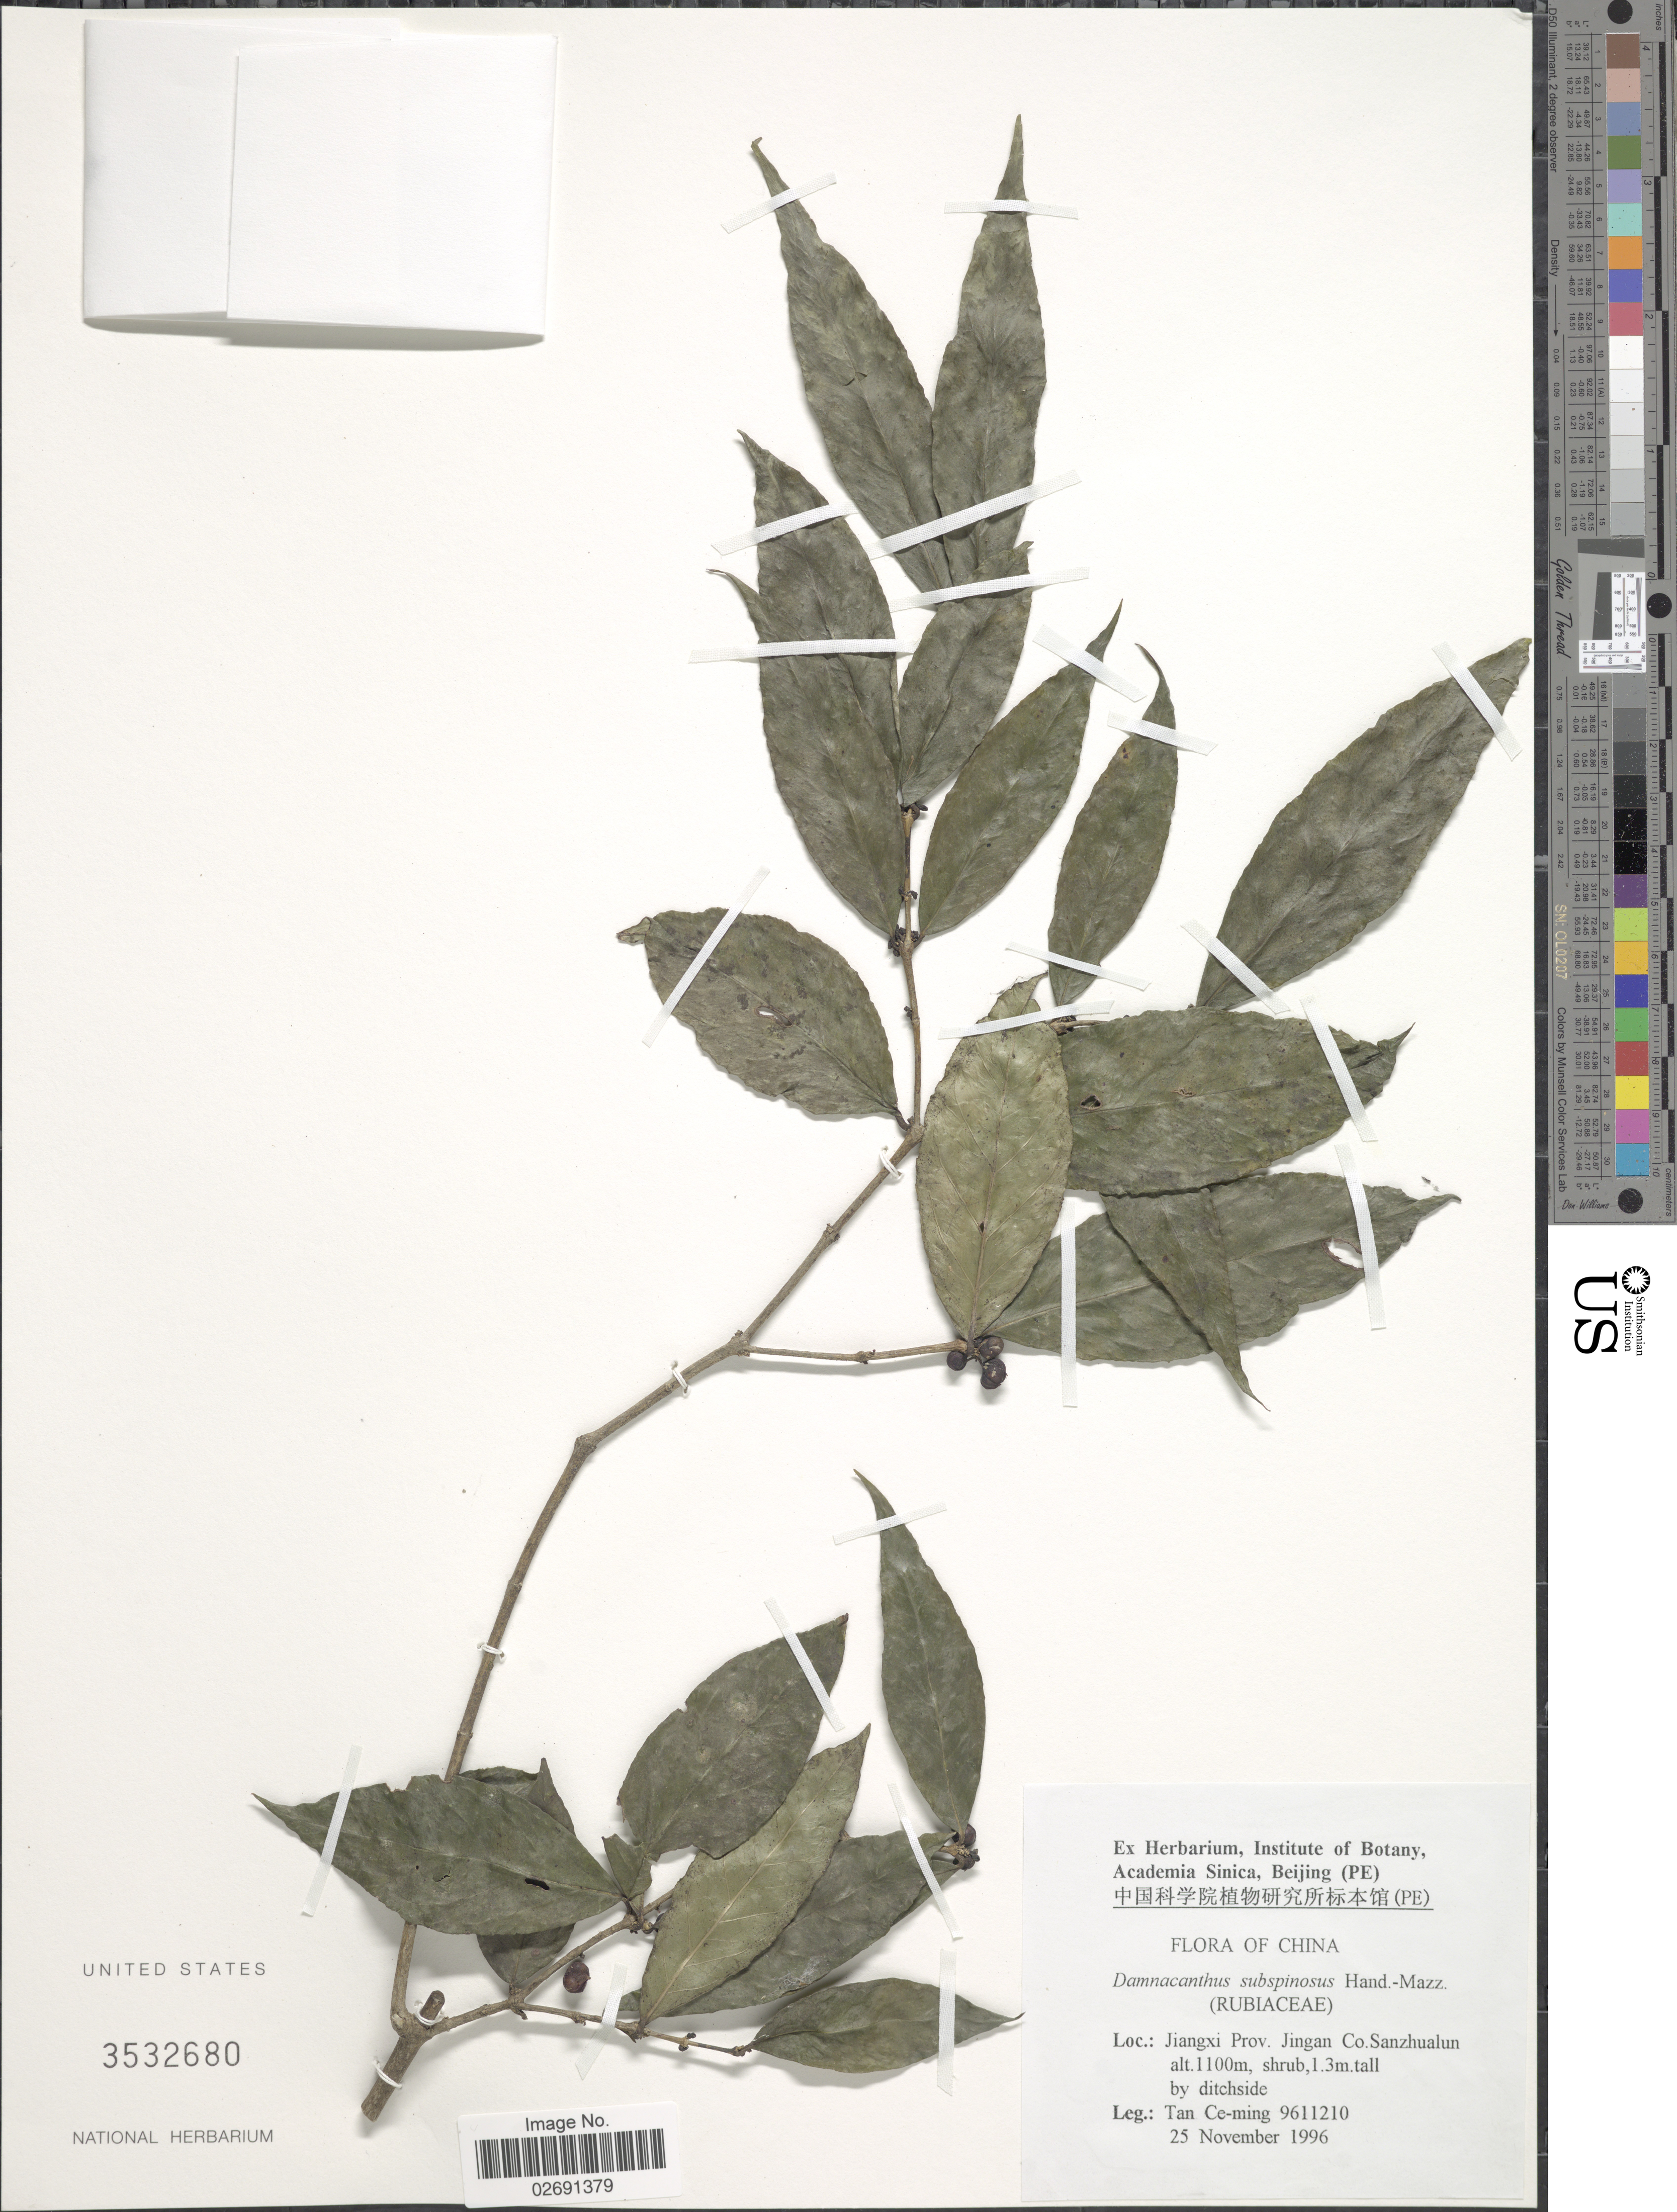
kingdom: Plantae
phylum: Tracheophyta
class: Magnoliopsida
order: Gentianales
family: Rubiaceae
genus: Damnacanthus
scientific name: Damnacanthus subspinosus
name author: Hand.-Mazz.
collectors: T. Ce-ming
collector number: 9611210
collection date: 1996-11-25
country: China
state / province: Jiangxi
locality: Jingan Co., Sanzhualun, by ditchside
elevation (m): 1100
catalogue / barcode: US 3532680